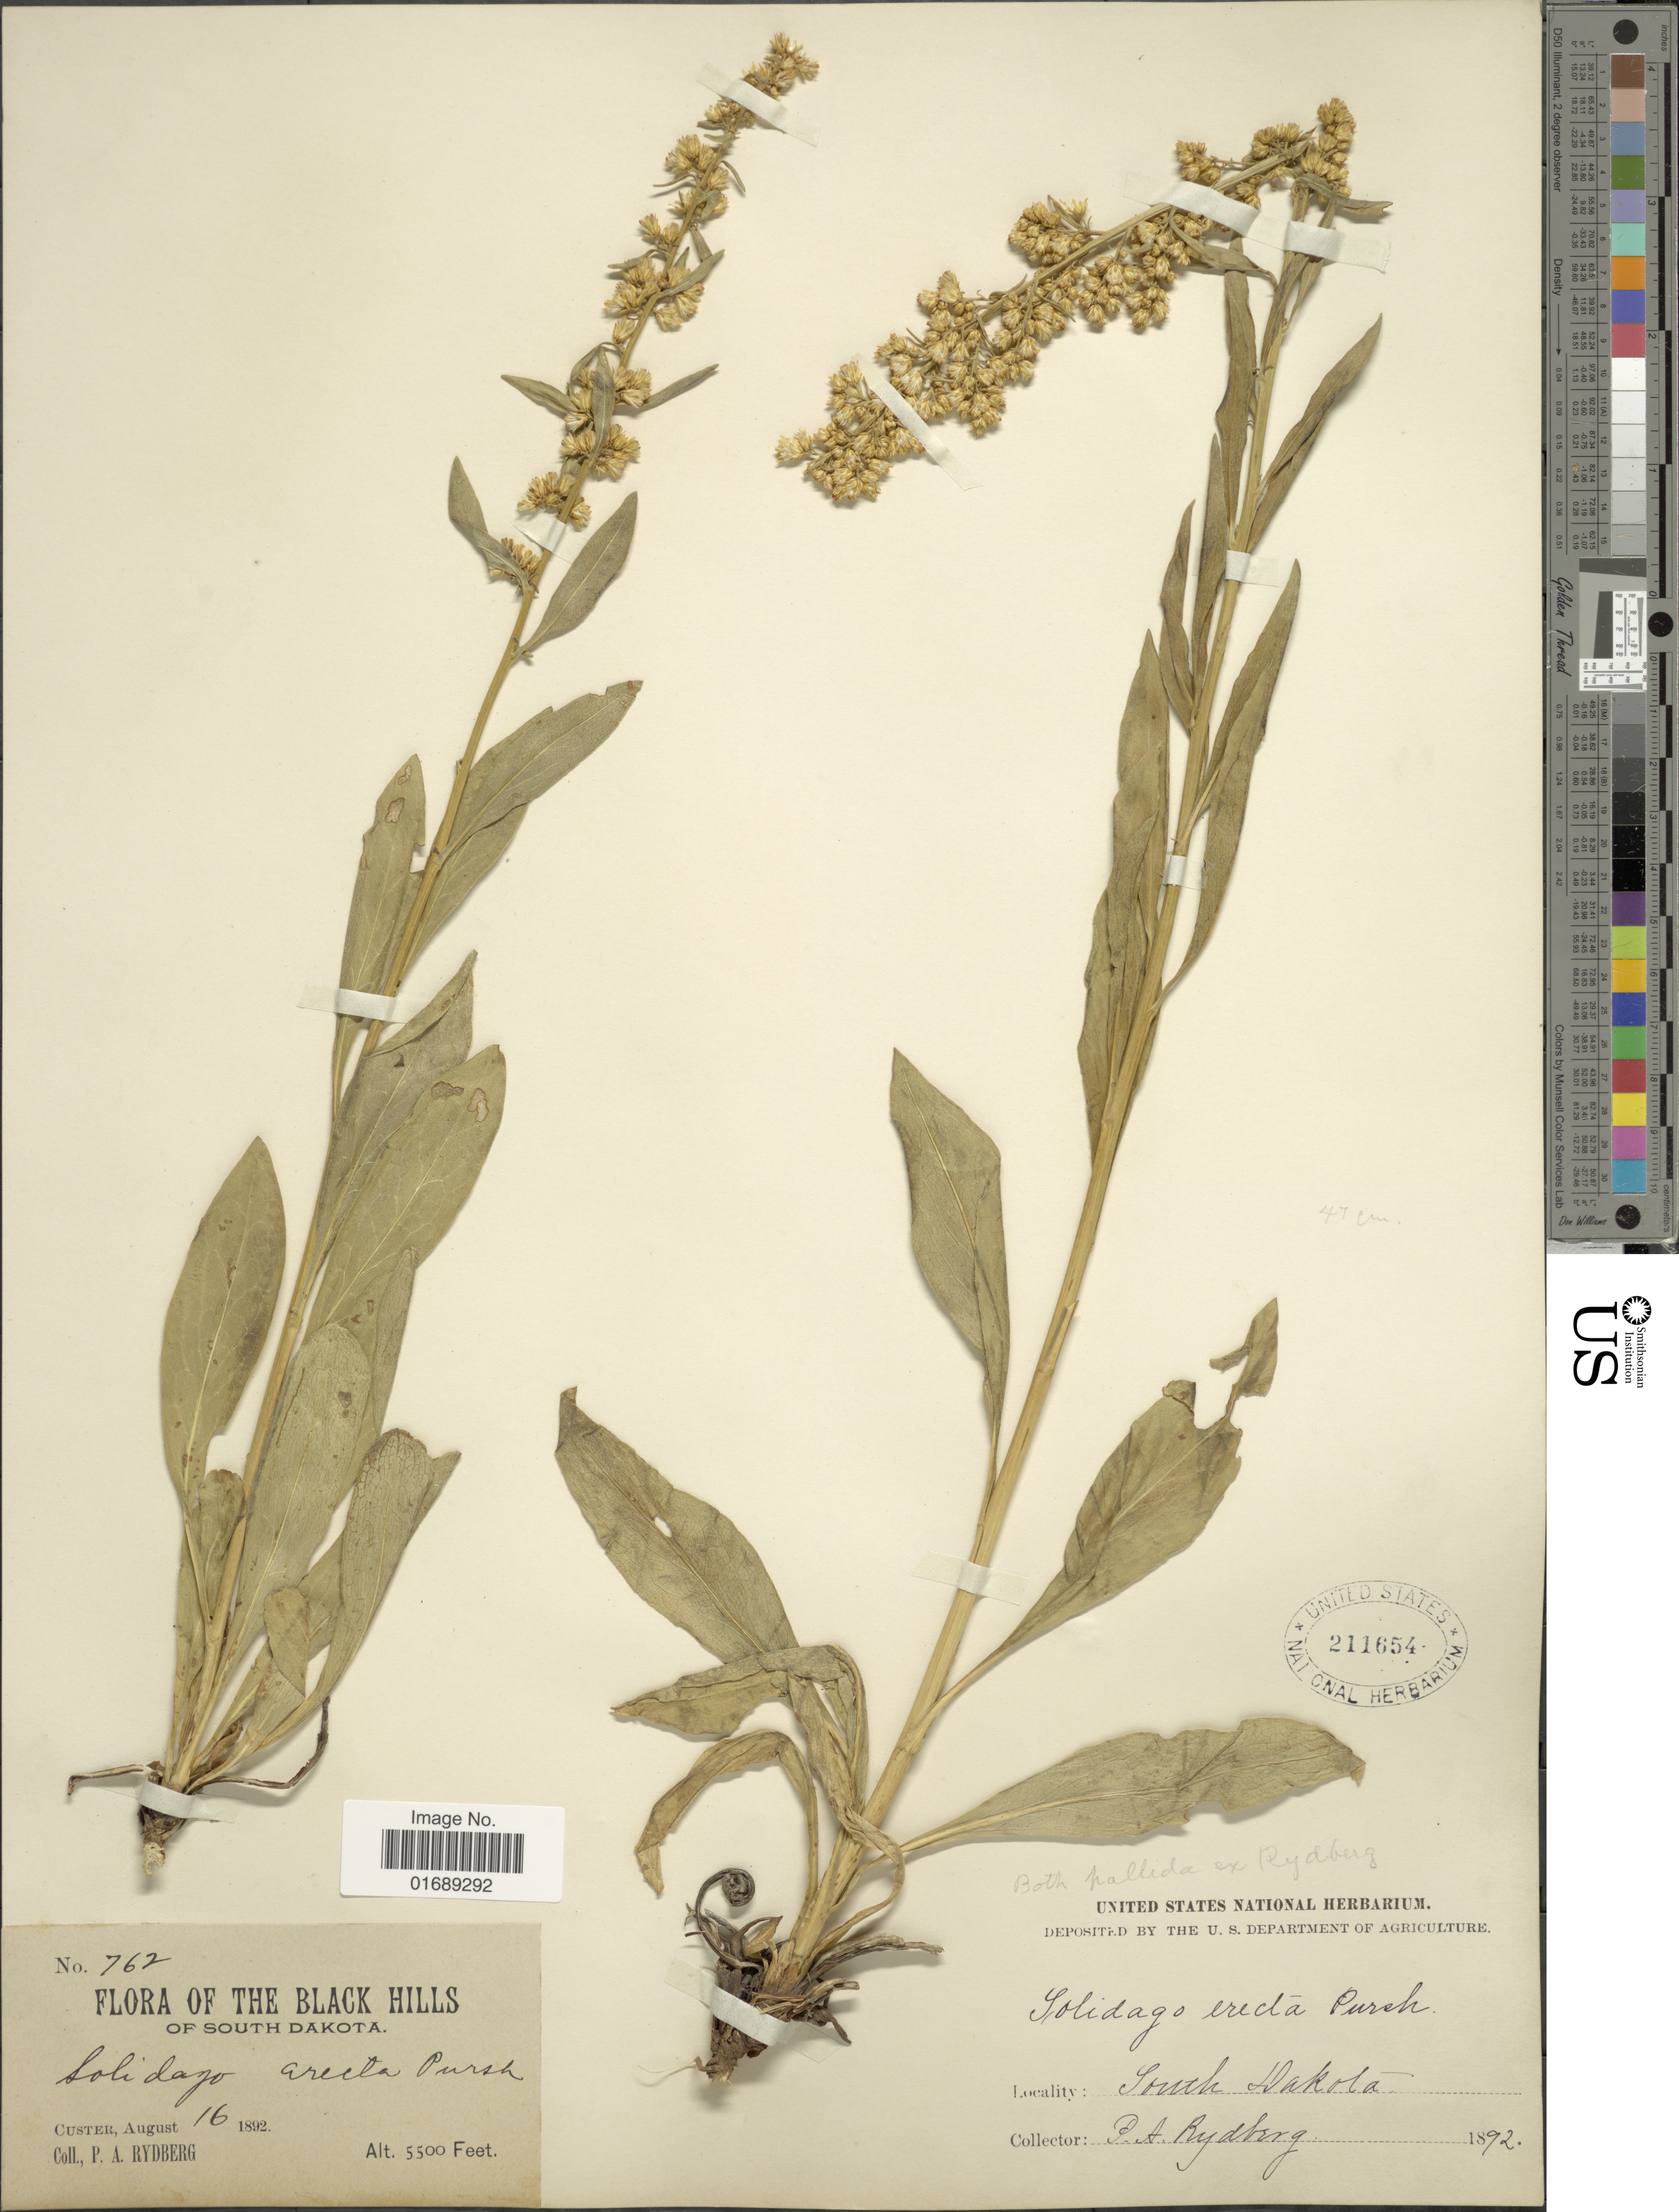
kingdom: Plantae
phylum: Tracheophyta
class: Magnoliopsida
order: Asterales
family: Asteraceae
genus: Solidago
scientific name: Solidago pallida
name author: (Porter) Rydb.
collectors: P. A. Rydberg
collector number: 762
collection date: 1892-08-16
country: United States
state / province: South Dakota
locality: The Black Hills, Custer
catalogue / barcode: US 211654